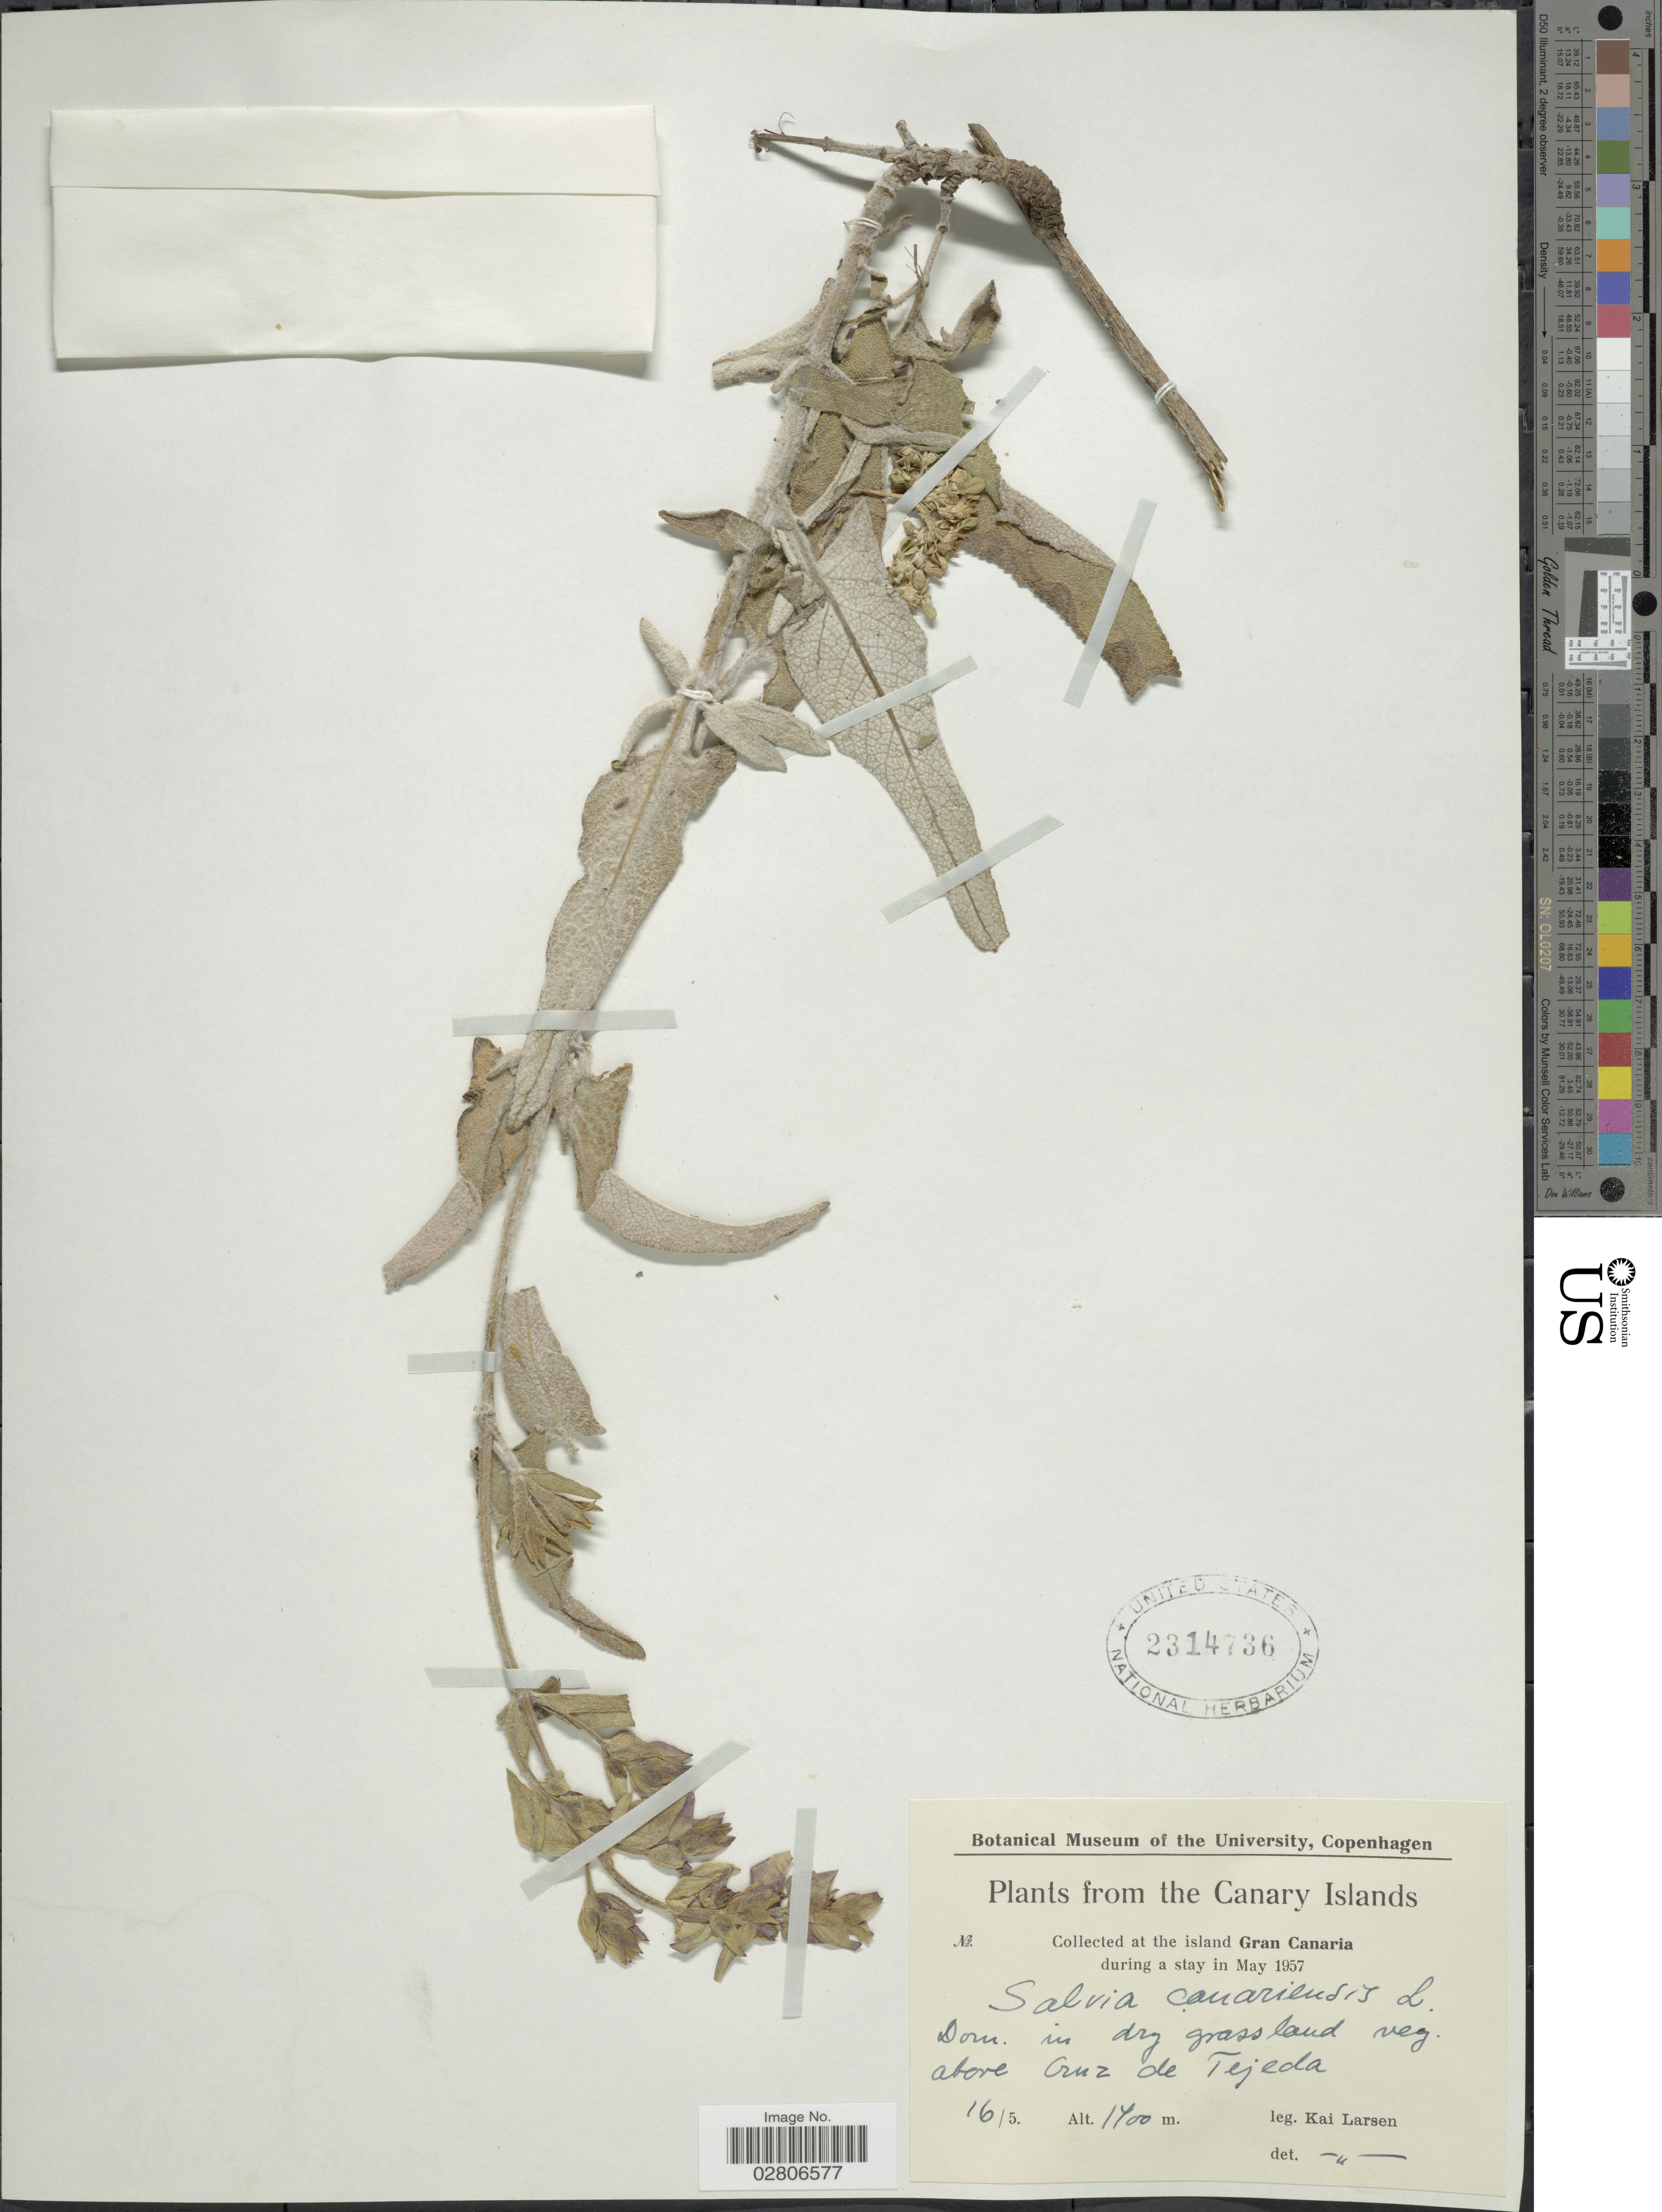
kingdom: Plantae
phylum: Tracheophyta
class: Magnoliopsida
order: Lamiales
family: Lamiaceae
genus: Salvia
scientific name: Salvia canariensis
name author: L.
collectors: K. Larsen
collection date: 1957-05-16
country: Spain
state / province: Canarias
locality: Canary Islands, island Gran Canaria, above Cruz de Tejeda.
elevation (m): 1700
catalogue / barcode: US 2314736